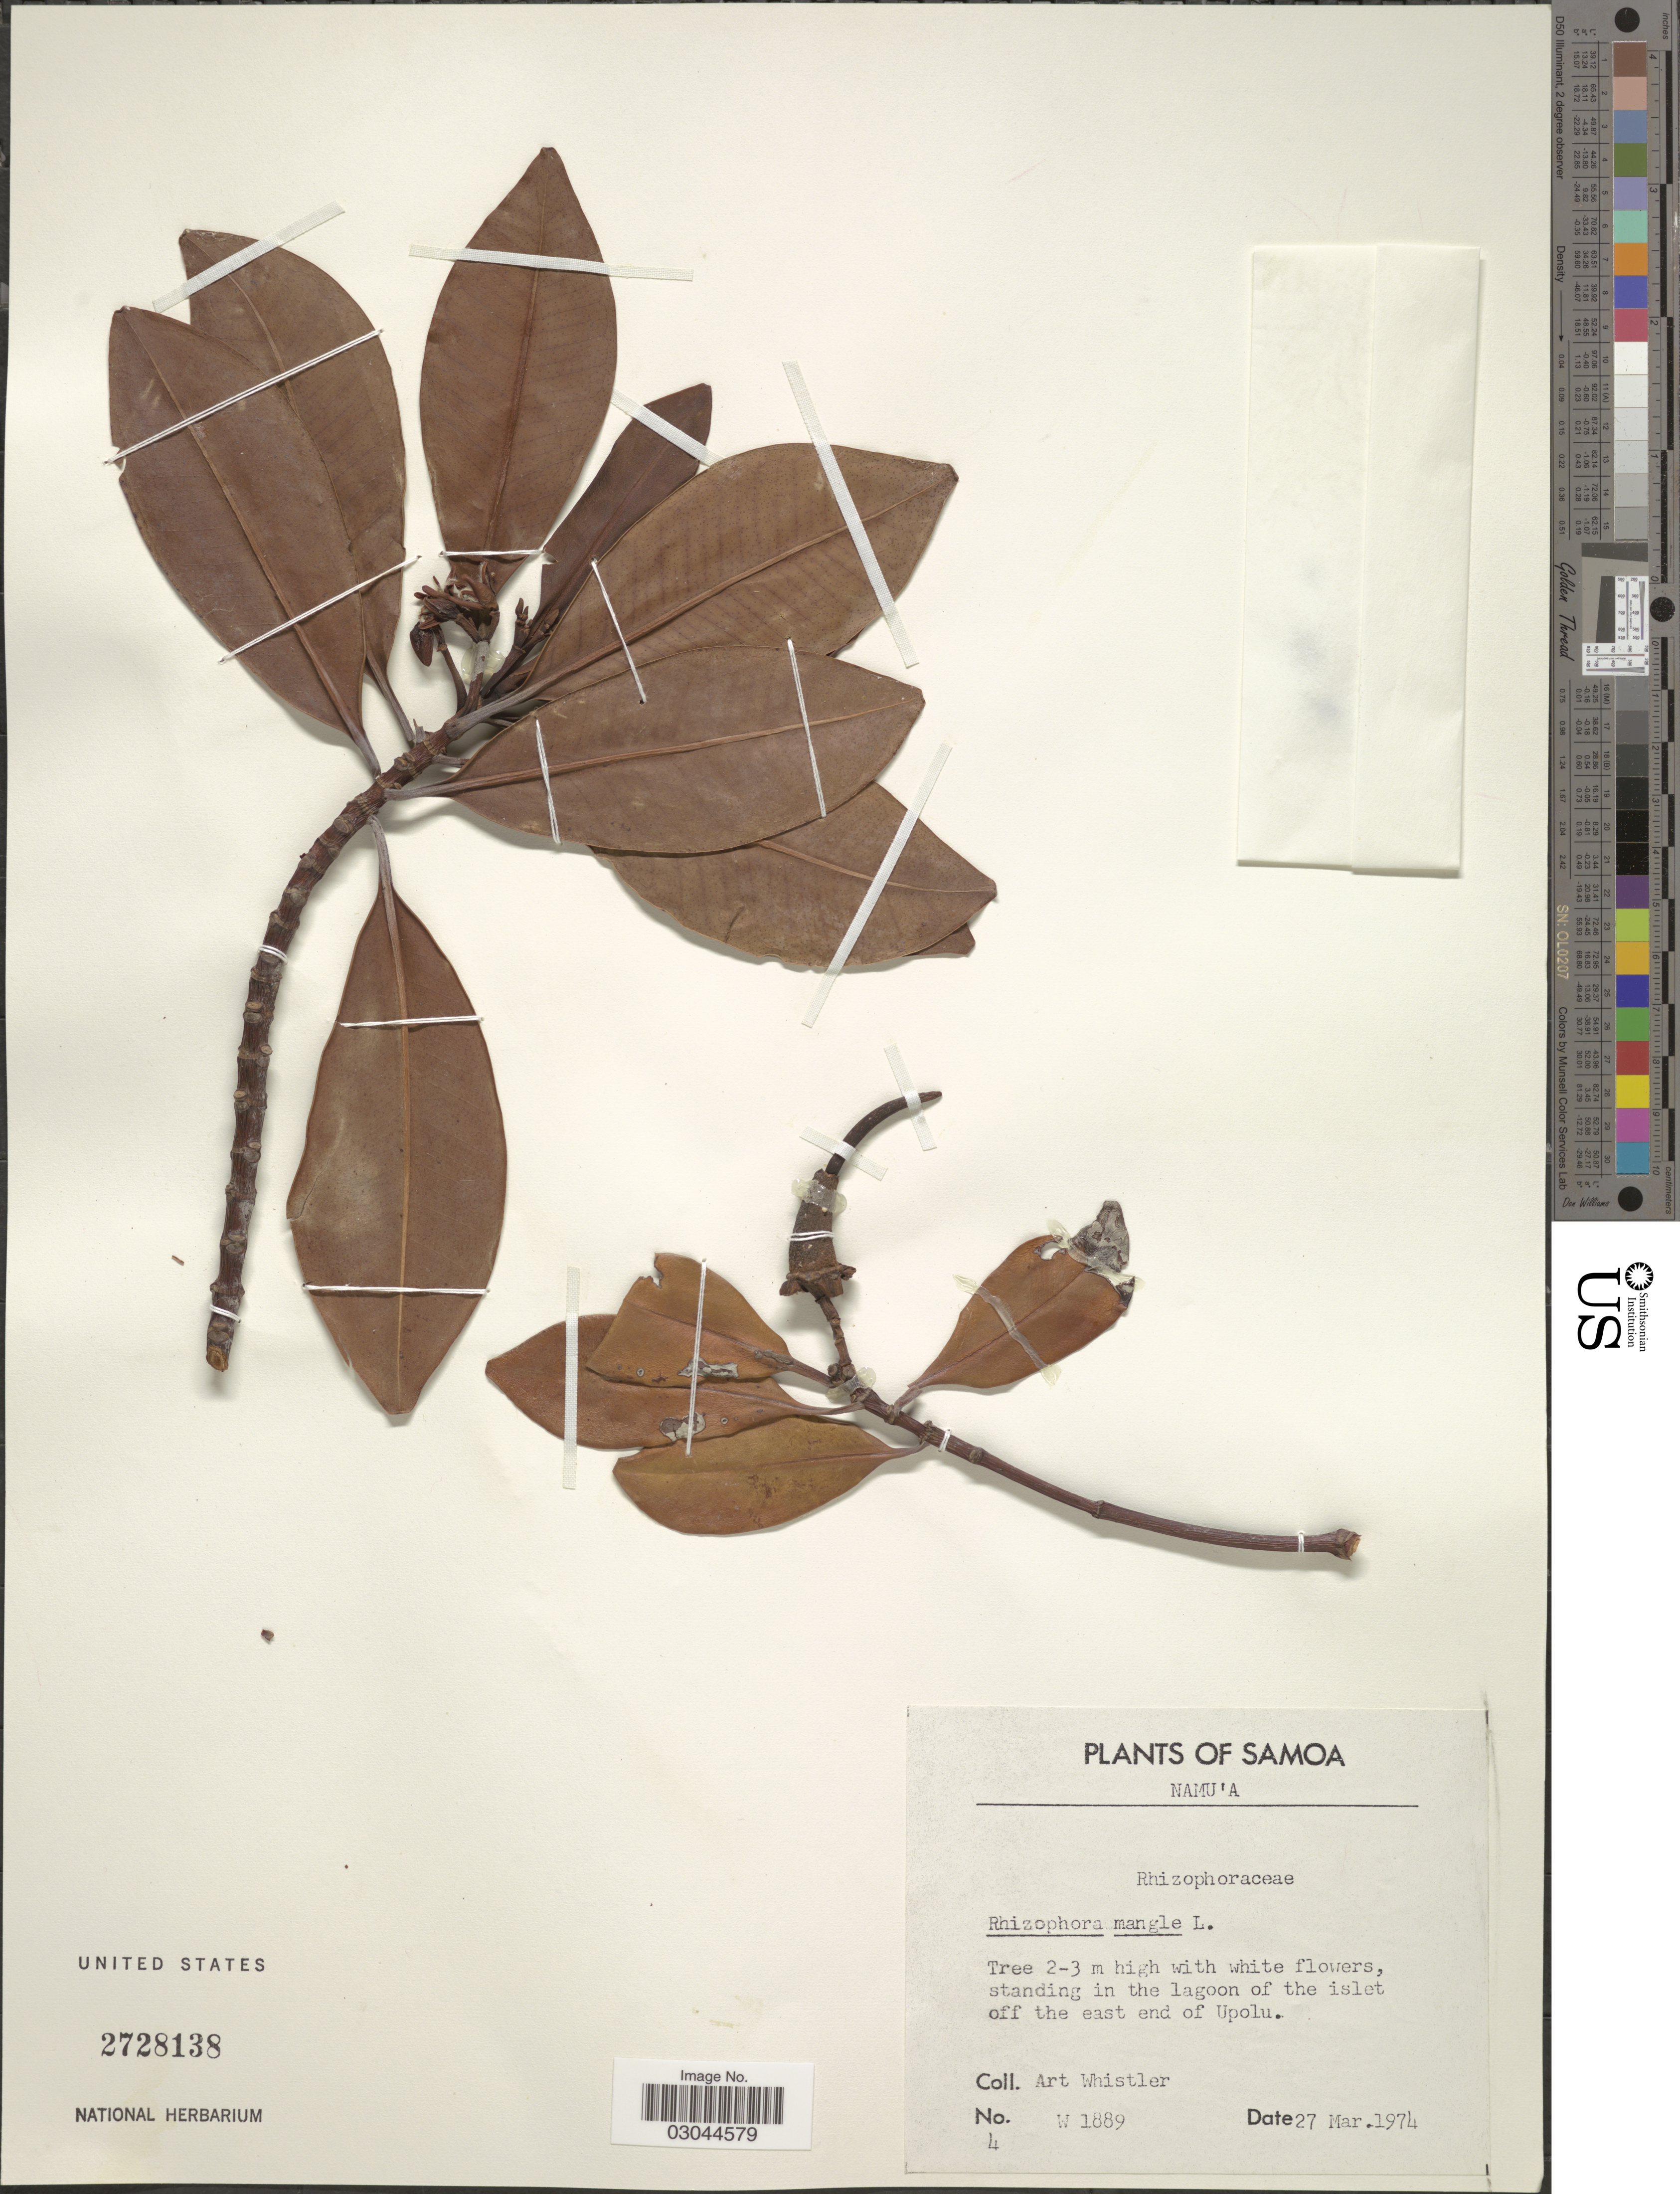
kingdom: Plantae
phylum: Tracheophyta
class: Magnoliopsida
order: Malpighiales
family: Rhizophoraceae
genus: Rhizophora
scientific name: Rhizophora mangle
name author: L.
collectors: A. Whistler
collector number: W 1889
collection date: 1974-03-27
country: Samoa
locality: Samoa. Namu'a. Standing in the lagoon of the islet off the east end of Upolu.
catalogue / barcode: US 2728138